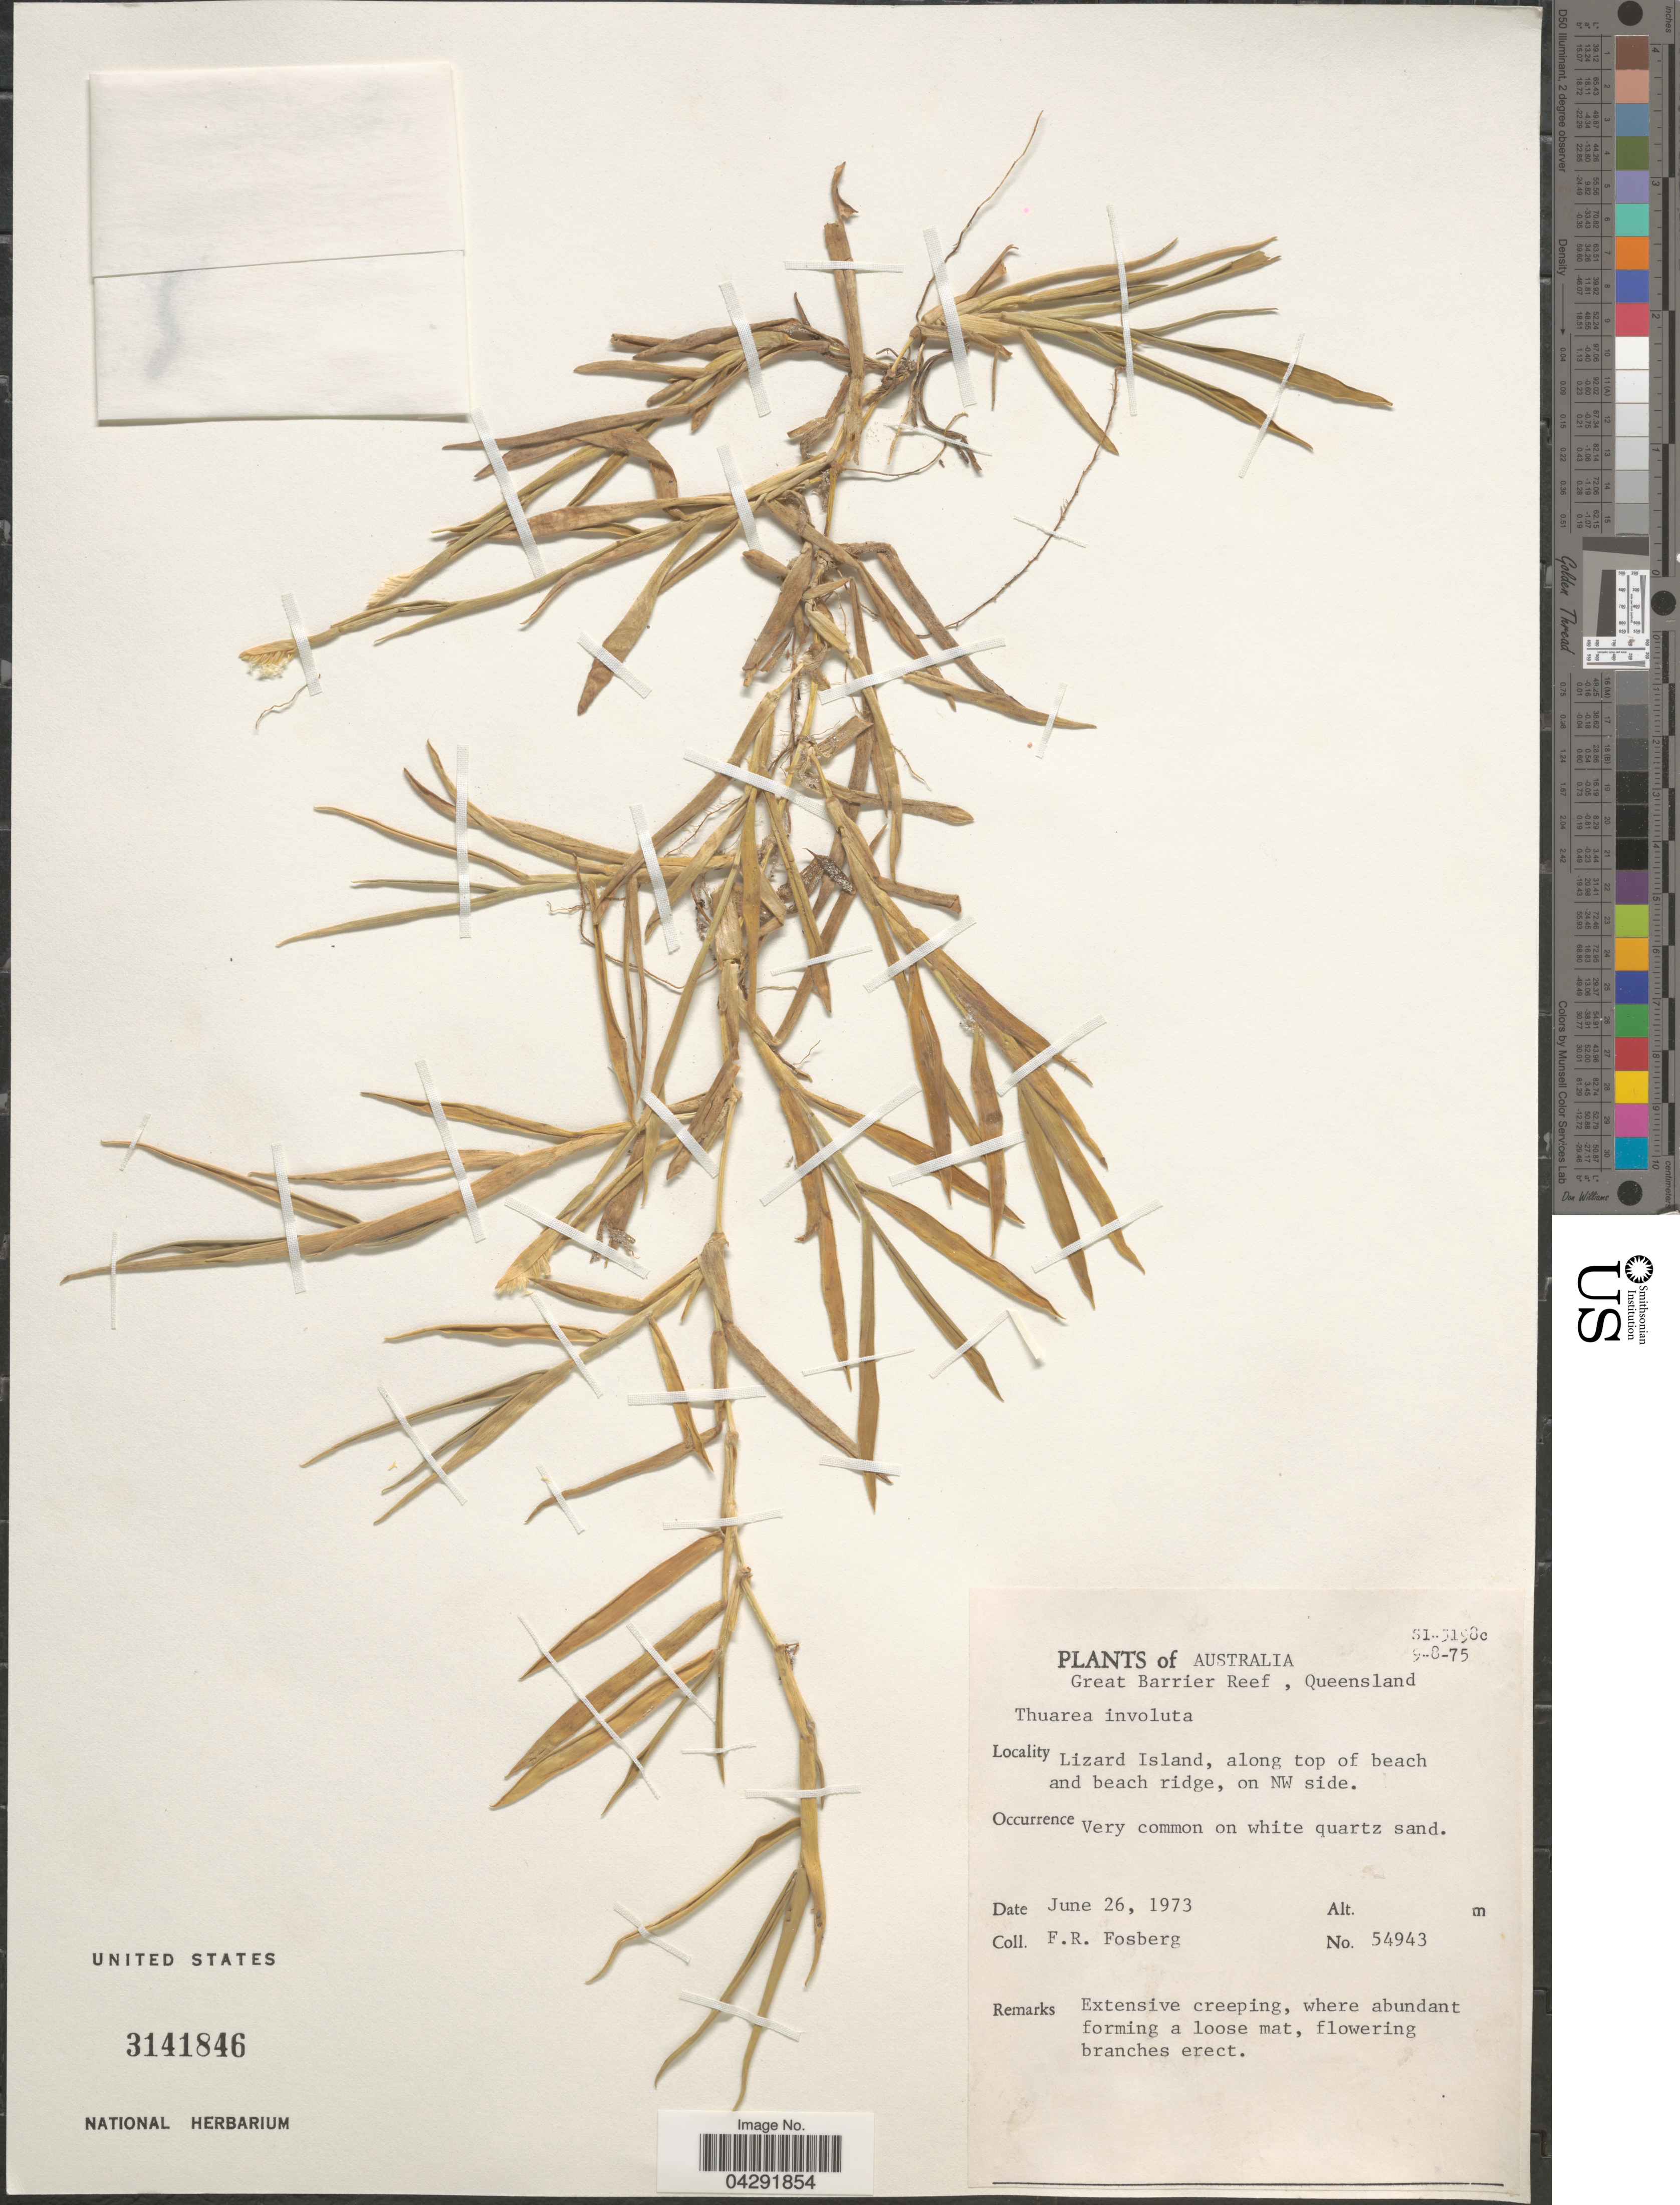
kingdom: Plantae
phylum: Tracheophyta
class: Liliopsida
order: Poales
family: Poaceae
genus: Thuarea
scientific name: Thuarea involuta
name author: (G. Forst.) R. Br. ex Sm.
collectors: F. R. Fosberg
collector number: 54943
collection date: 1973-06-26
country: Australia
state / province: Queensland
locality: Great Barrier Reef. Lizard Island, along top of beach and beach ridge, on NW side. Very common on white quartz sand.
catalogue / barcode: US 3141846